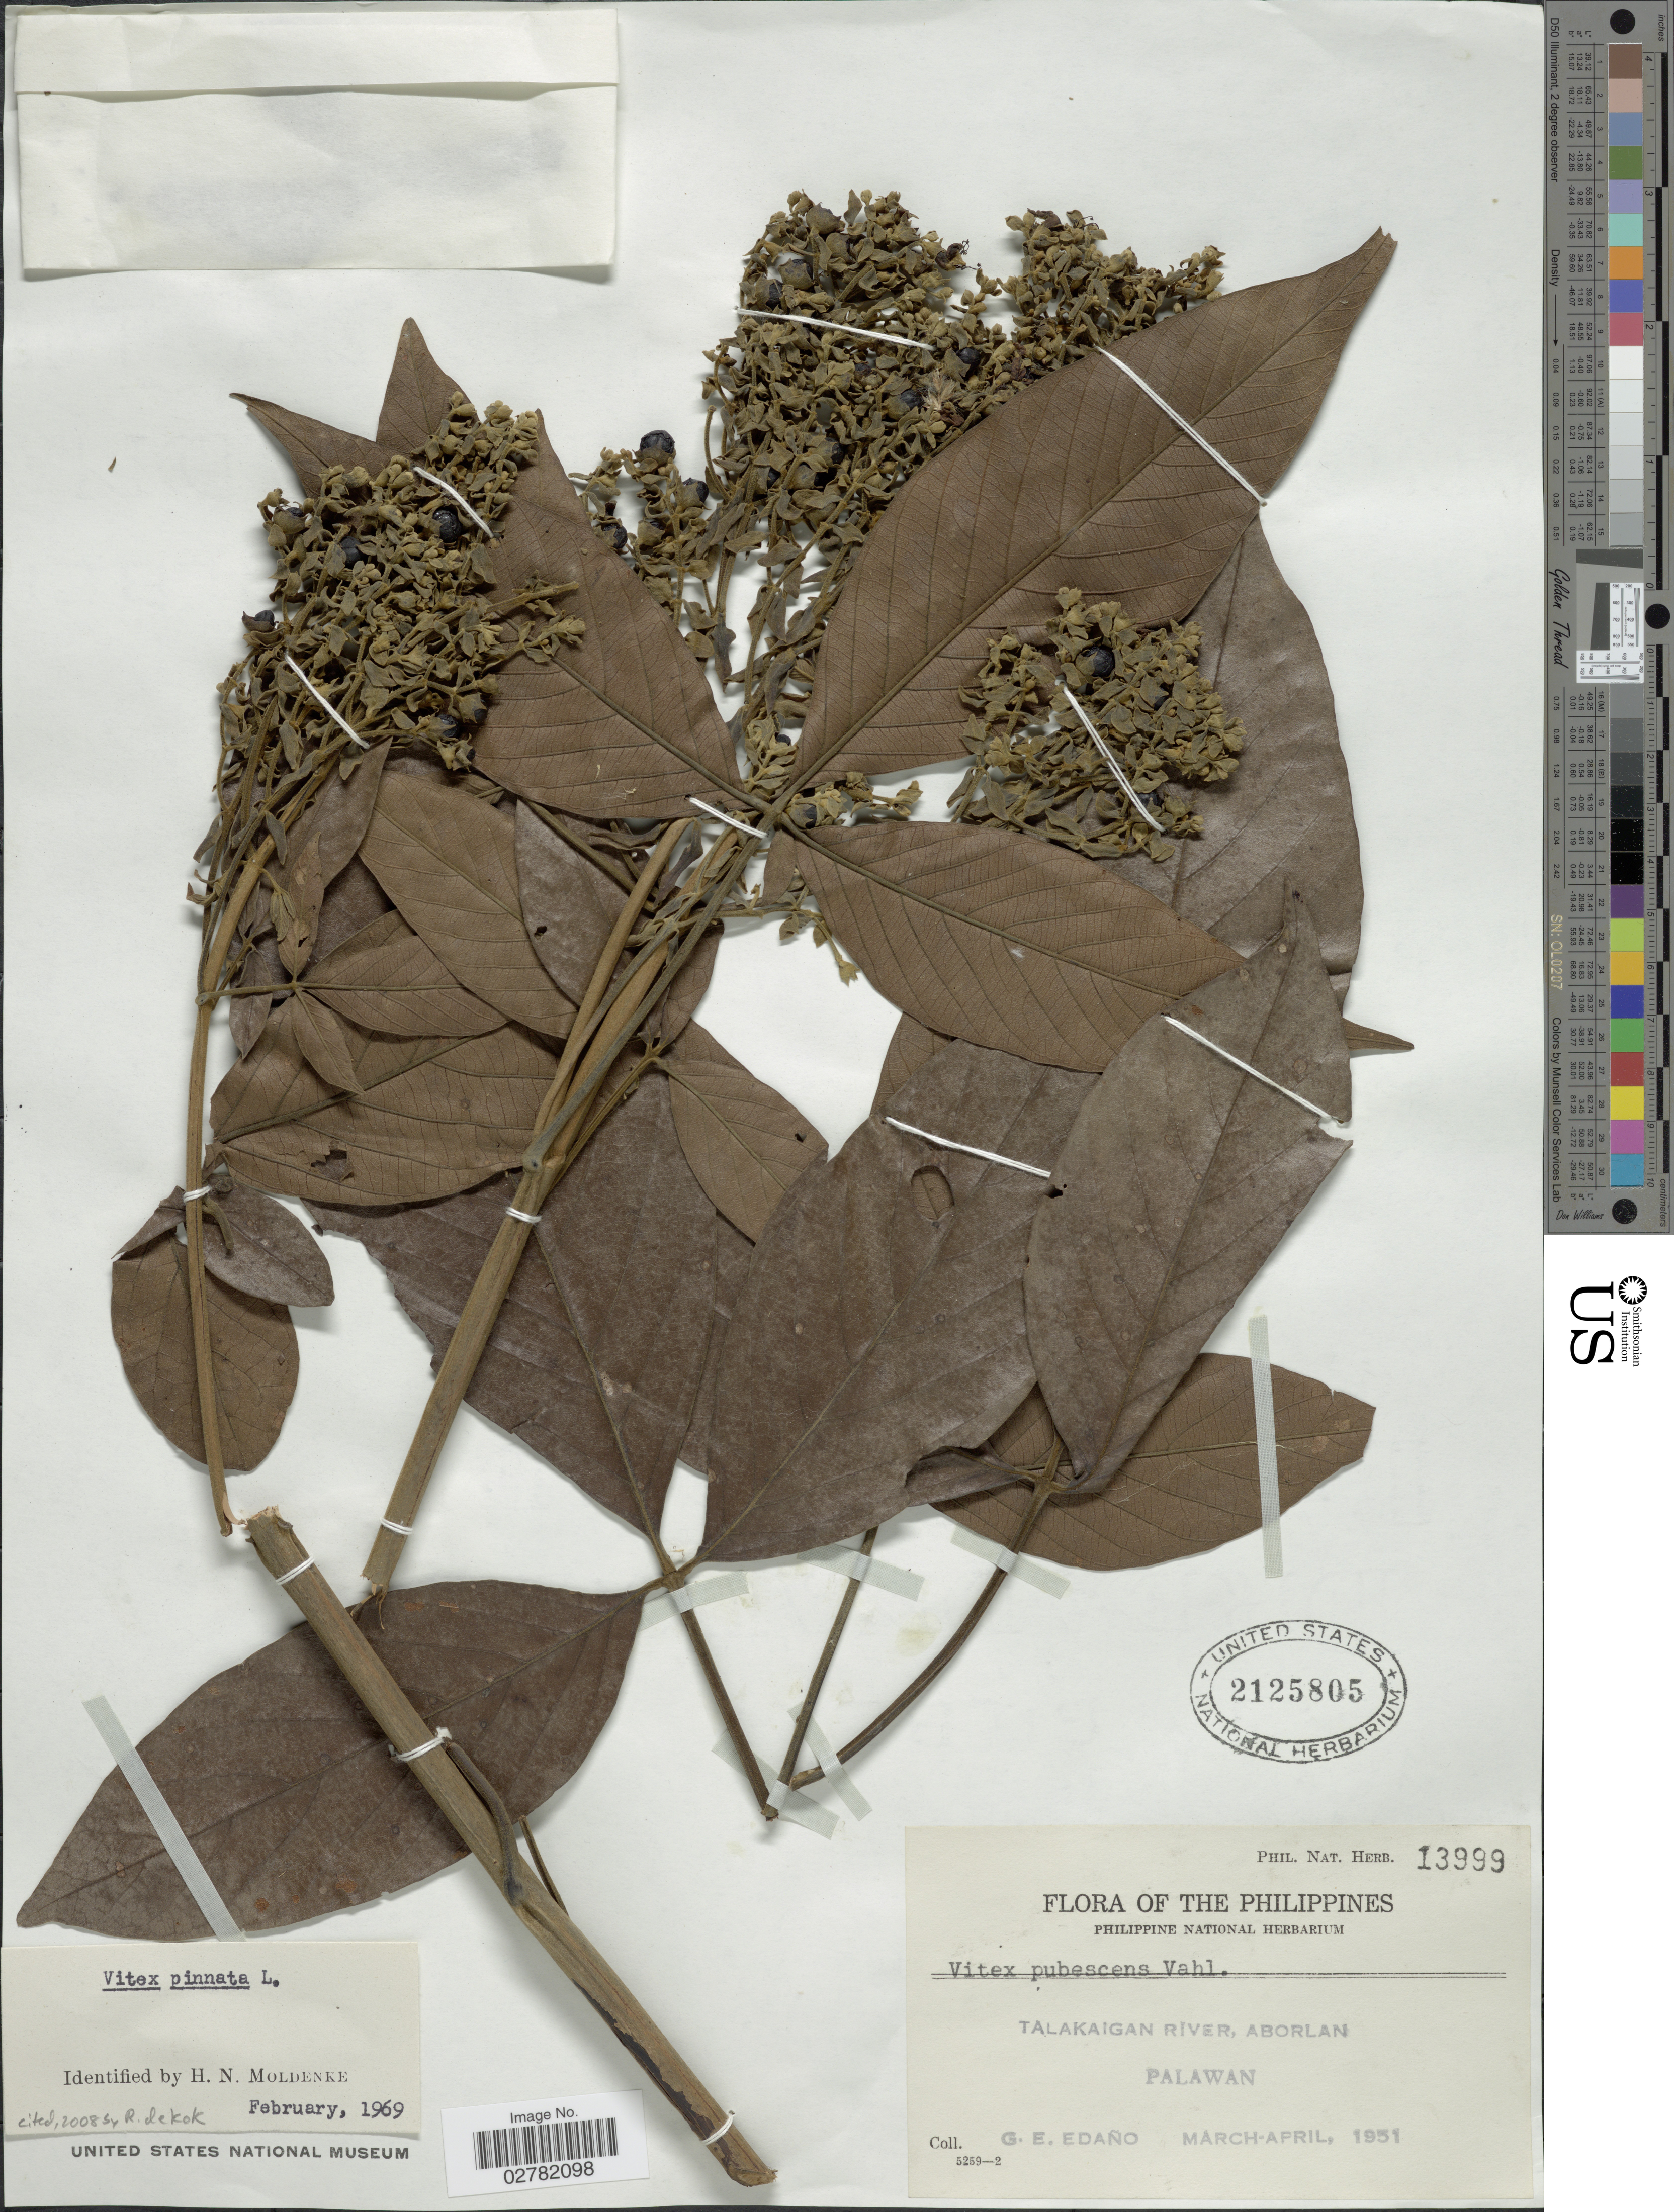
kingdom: Plantae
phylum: Tracheophyta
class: Magnoliopsida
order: Lamiales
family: Lamiaceae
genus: Vitex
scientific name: Vitex pinnata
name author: L.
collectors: G. E. Edaño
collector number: Phil.Nat.Herb. 13999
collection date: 1951-03/1951-04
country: Philippines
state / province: Mimaropa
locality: Talakaigan River, Aborlan, Palawan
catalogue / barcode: US 2125805